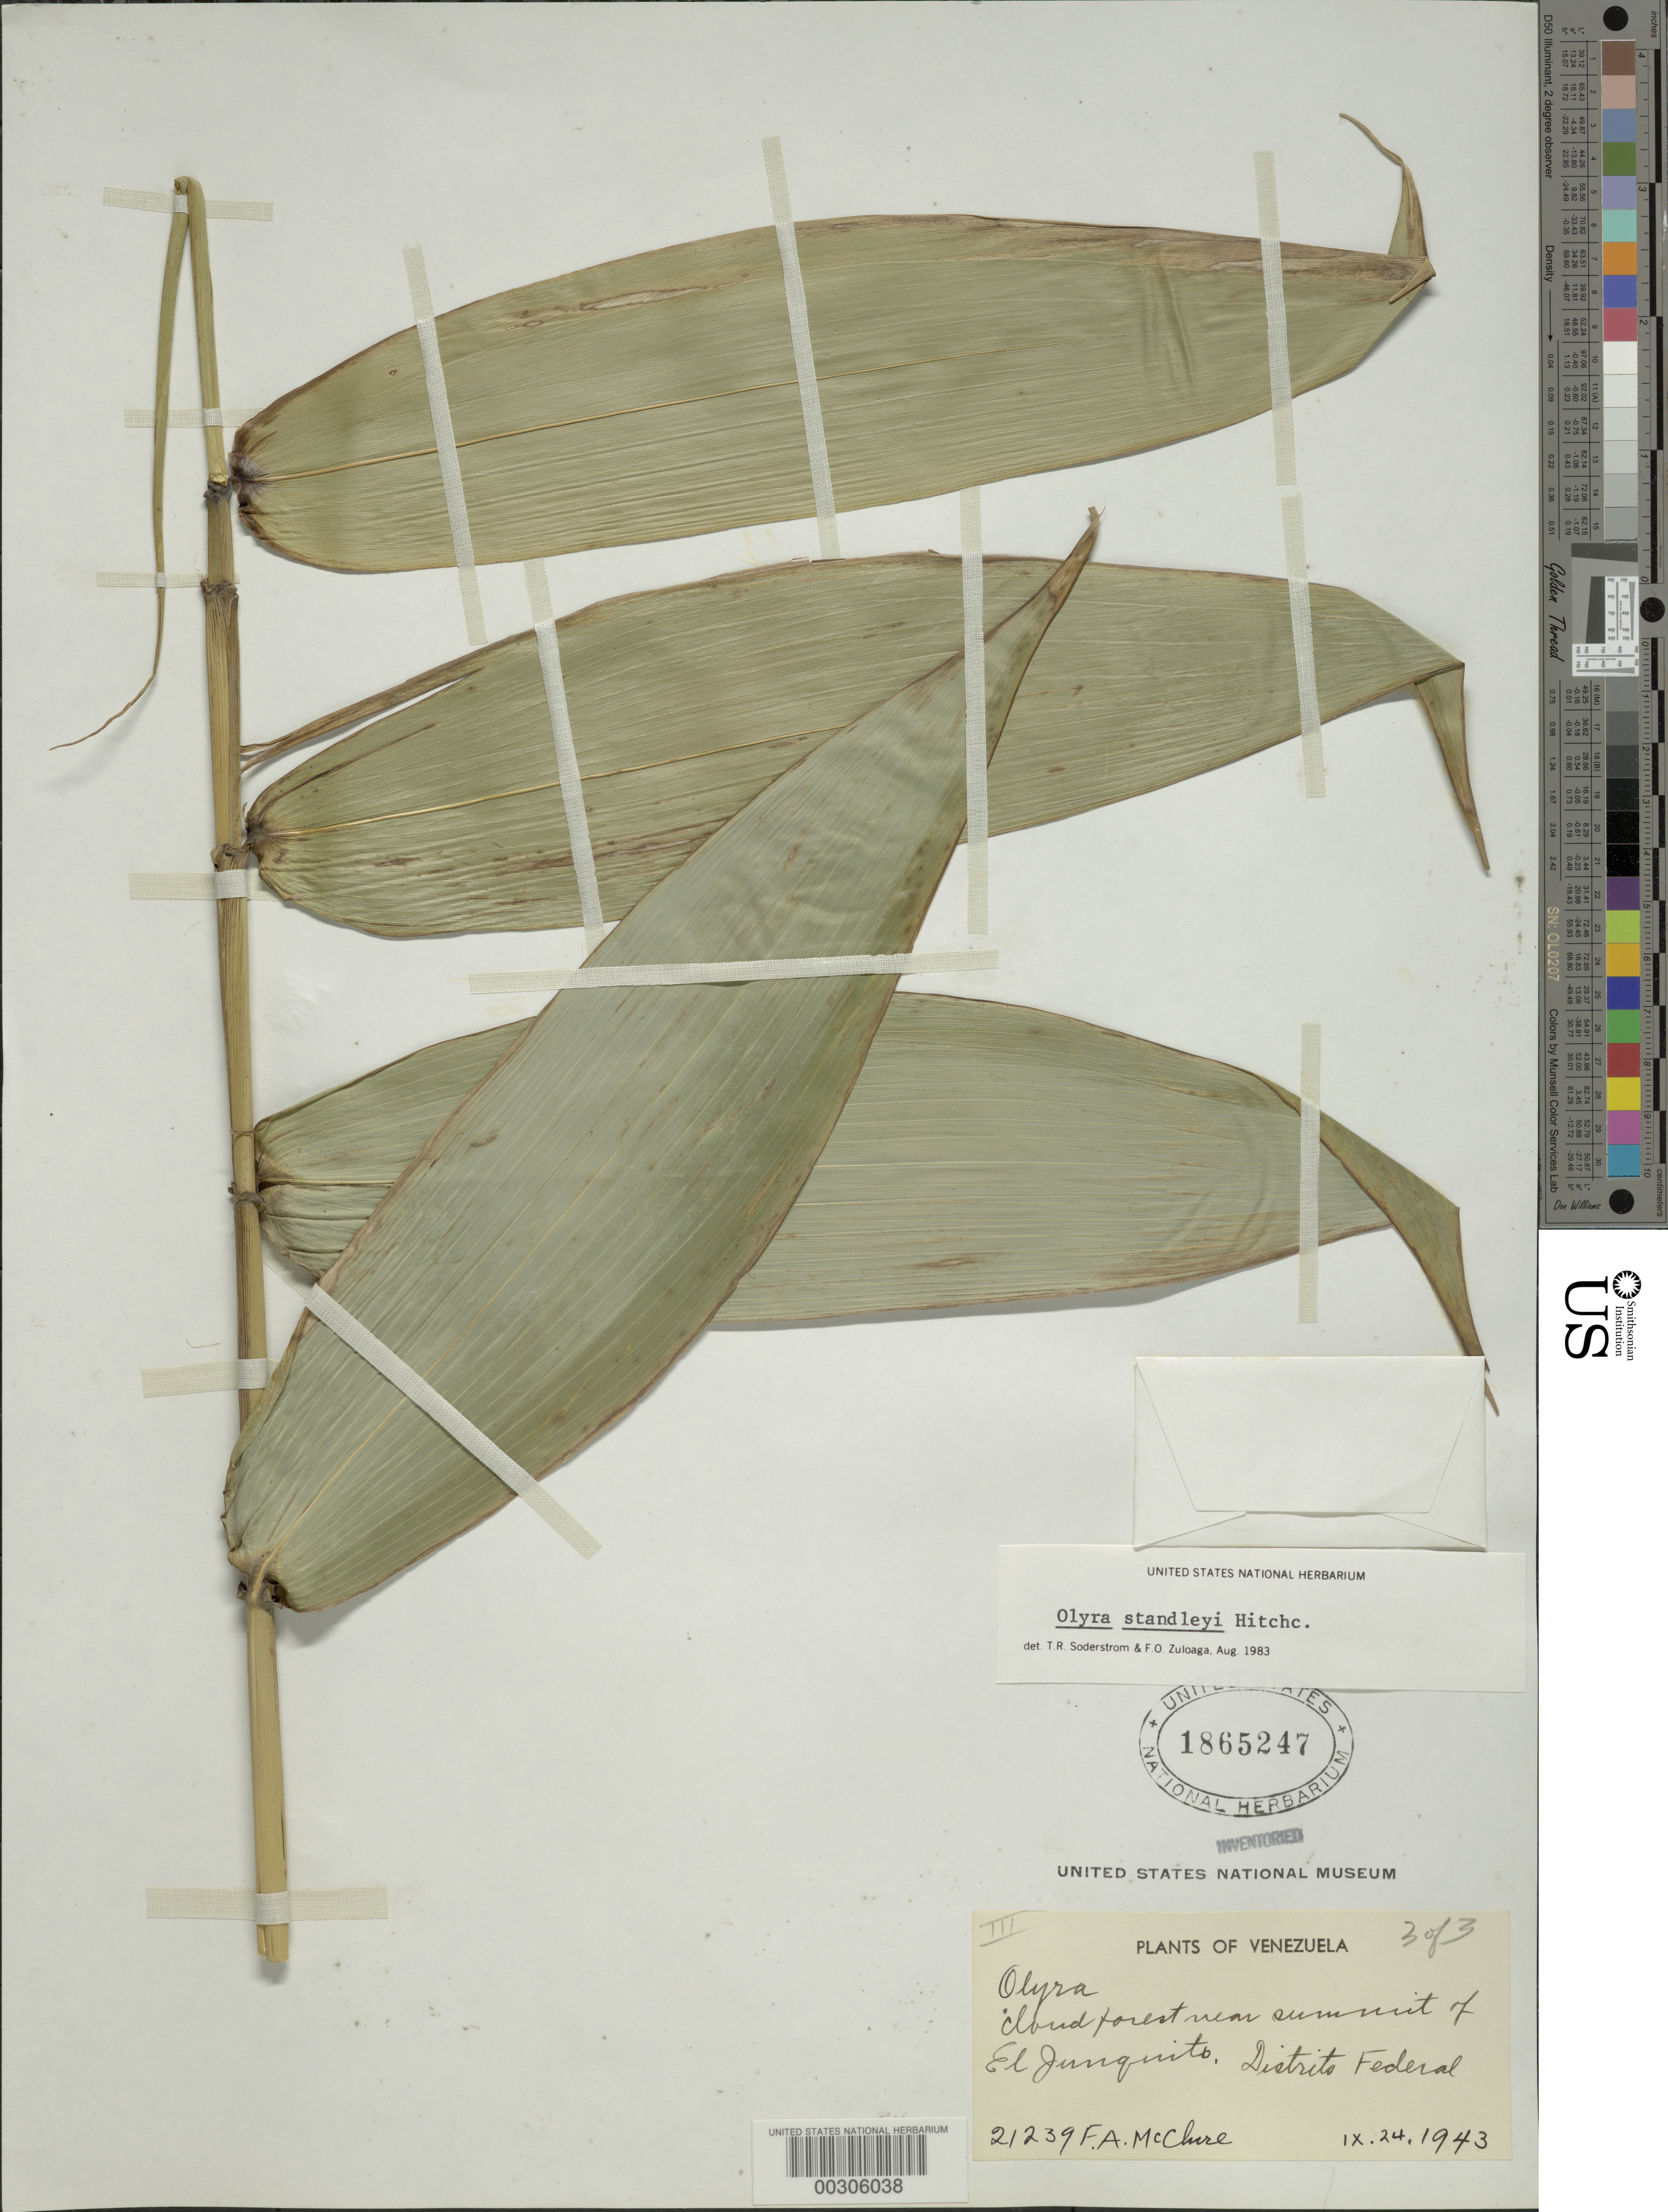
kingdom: Plantae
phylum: Tracheophyta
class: Liliopsida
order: Poales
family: Poaceae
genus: Olyra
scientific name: Olyra standleyi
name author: Hitchc.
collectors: F. A. McClure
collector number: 21239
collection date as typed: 24 Sep 1943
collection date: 1943-09-24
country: Venezuela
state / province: Distrito Federal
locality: El junquito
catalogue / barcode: US 1865247